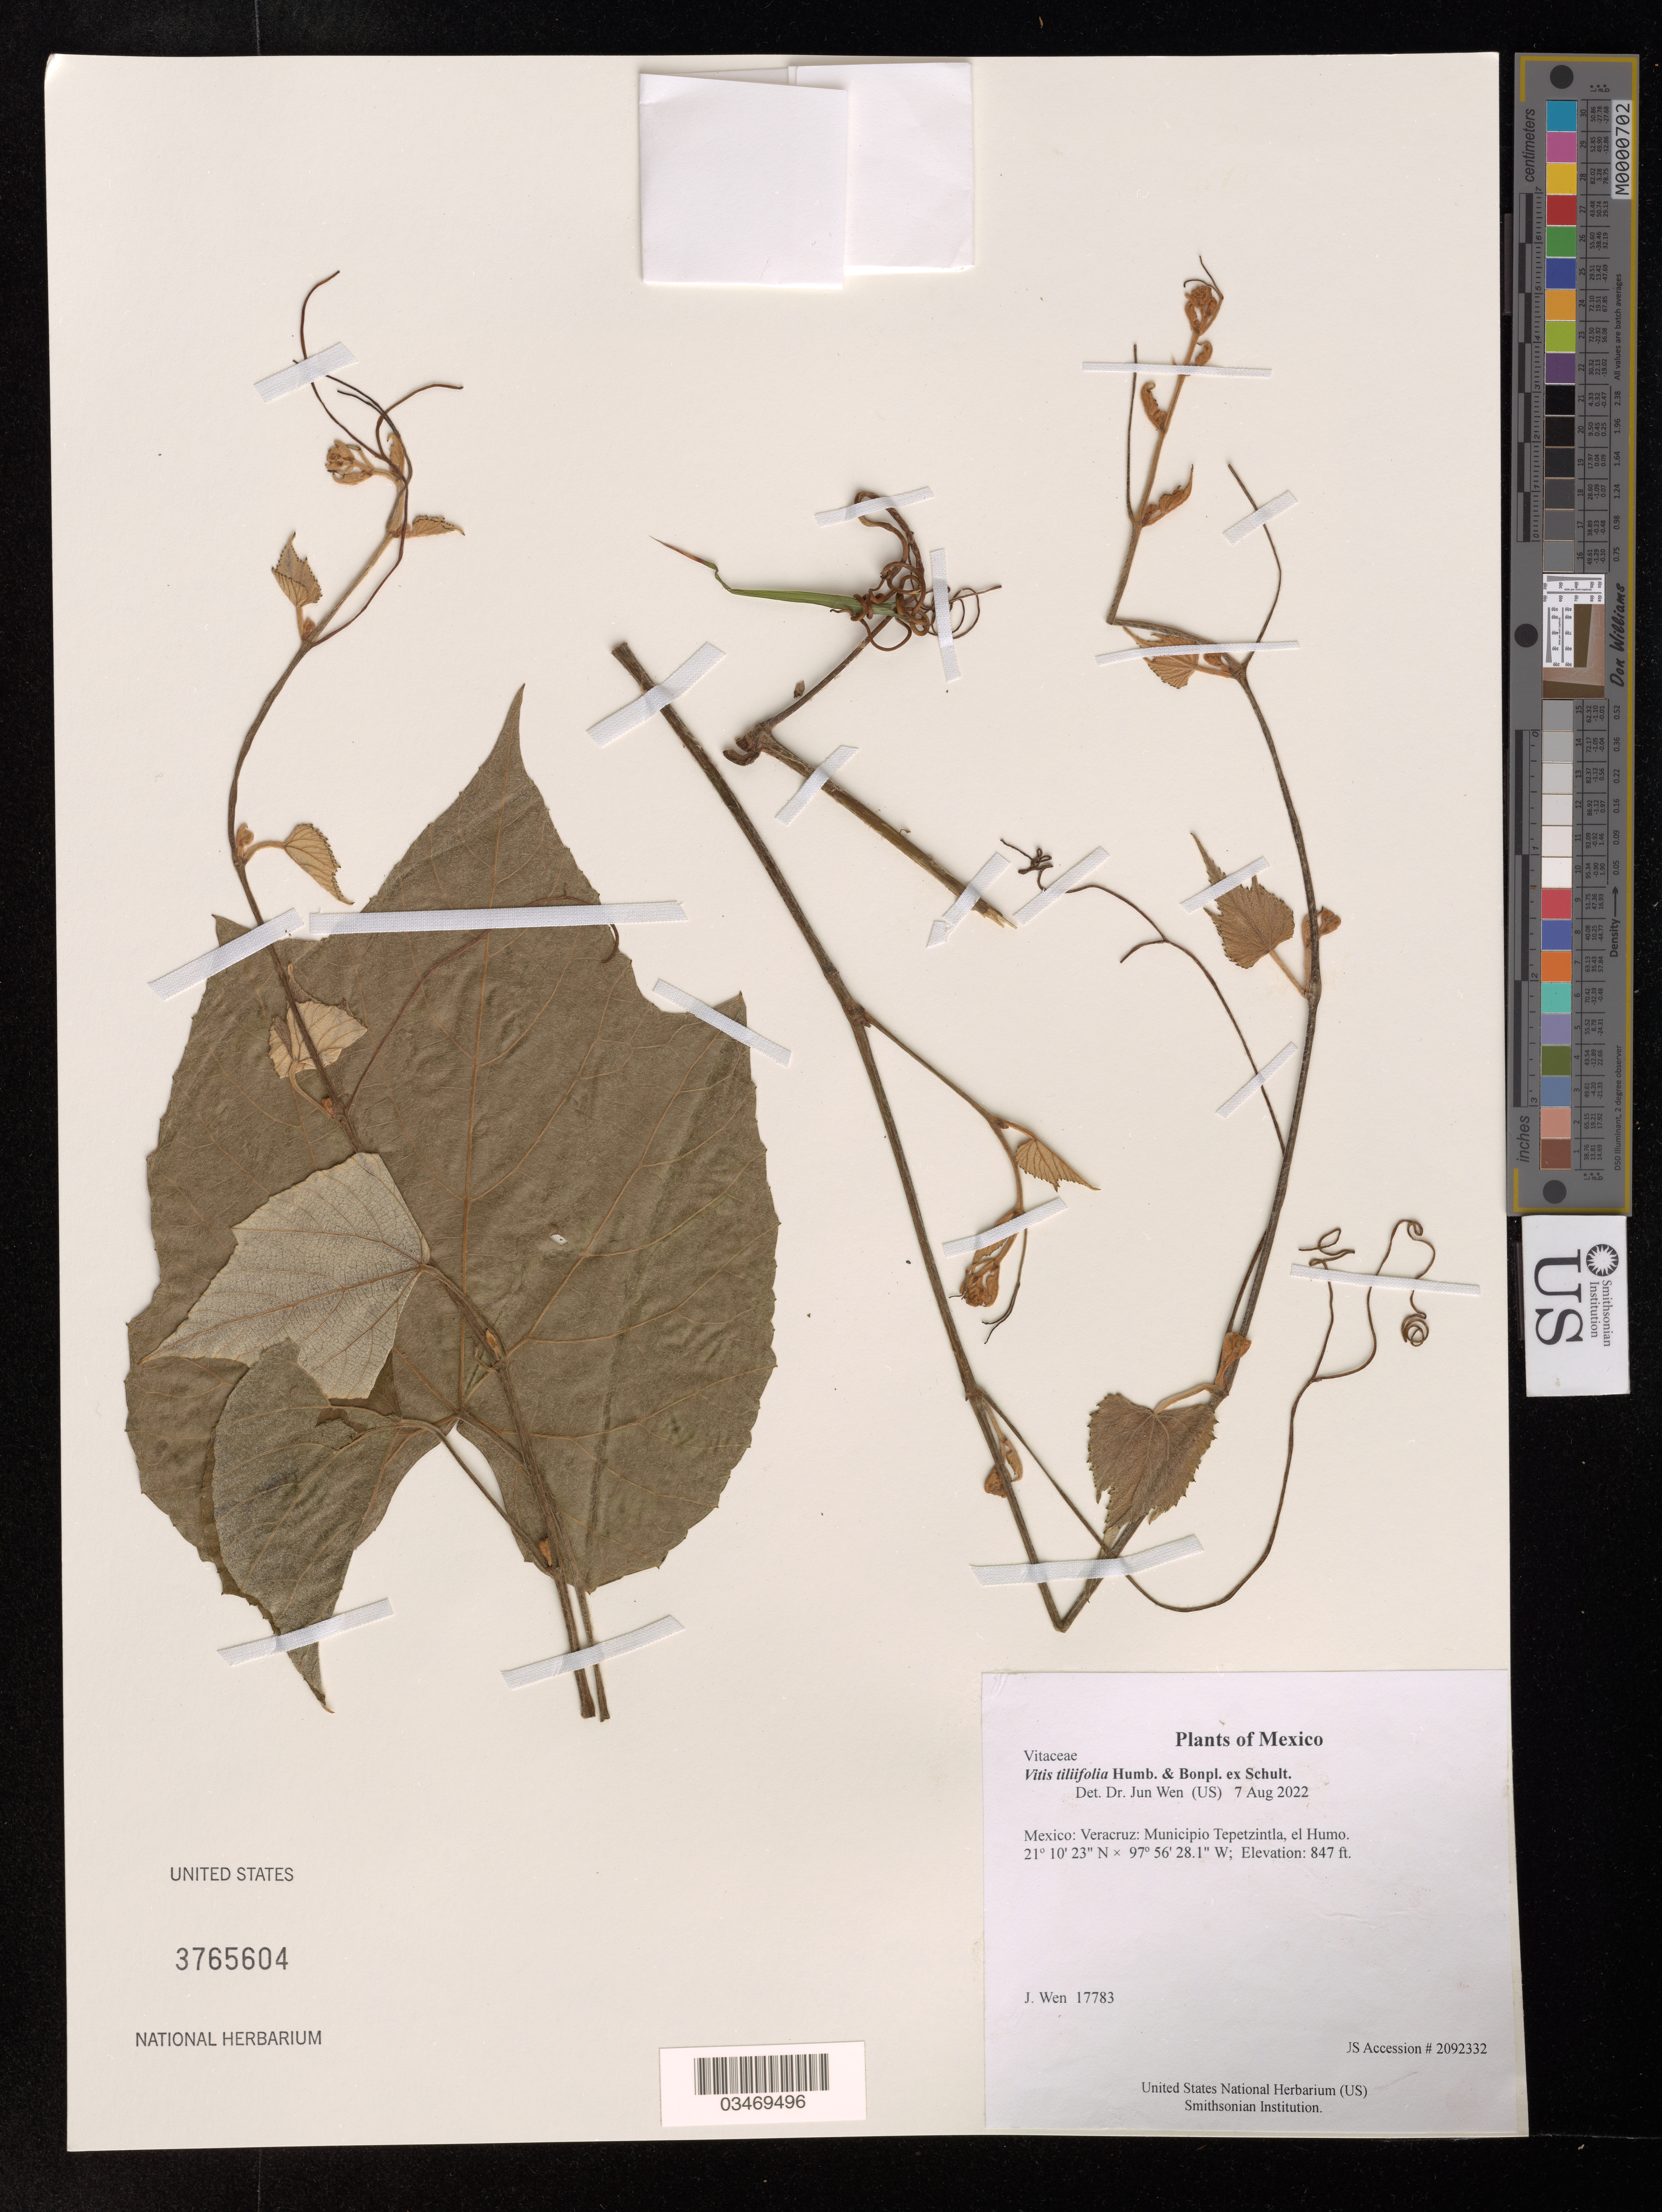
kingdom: Plantae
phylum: Tracheophyta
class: Magnoliopsida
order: Vitales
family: Vitaceae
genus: Vitis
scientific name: Vitis tiliifolia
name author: Humb. & Bonpl. ex Schult.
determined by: Wen, Jun, (BOT), Smithsonian Institution - National Museum of Natural History (UNITED STATES)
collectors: J. Wen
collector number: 17783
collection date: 2022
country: Mexico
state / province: Veracruz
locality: Municipio Tepetzintla, el Humo.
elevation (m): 258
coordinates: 21 10.38 N, 97 56.469 W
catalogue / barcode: US 3765604